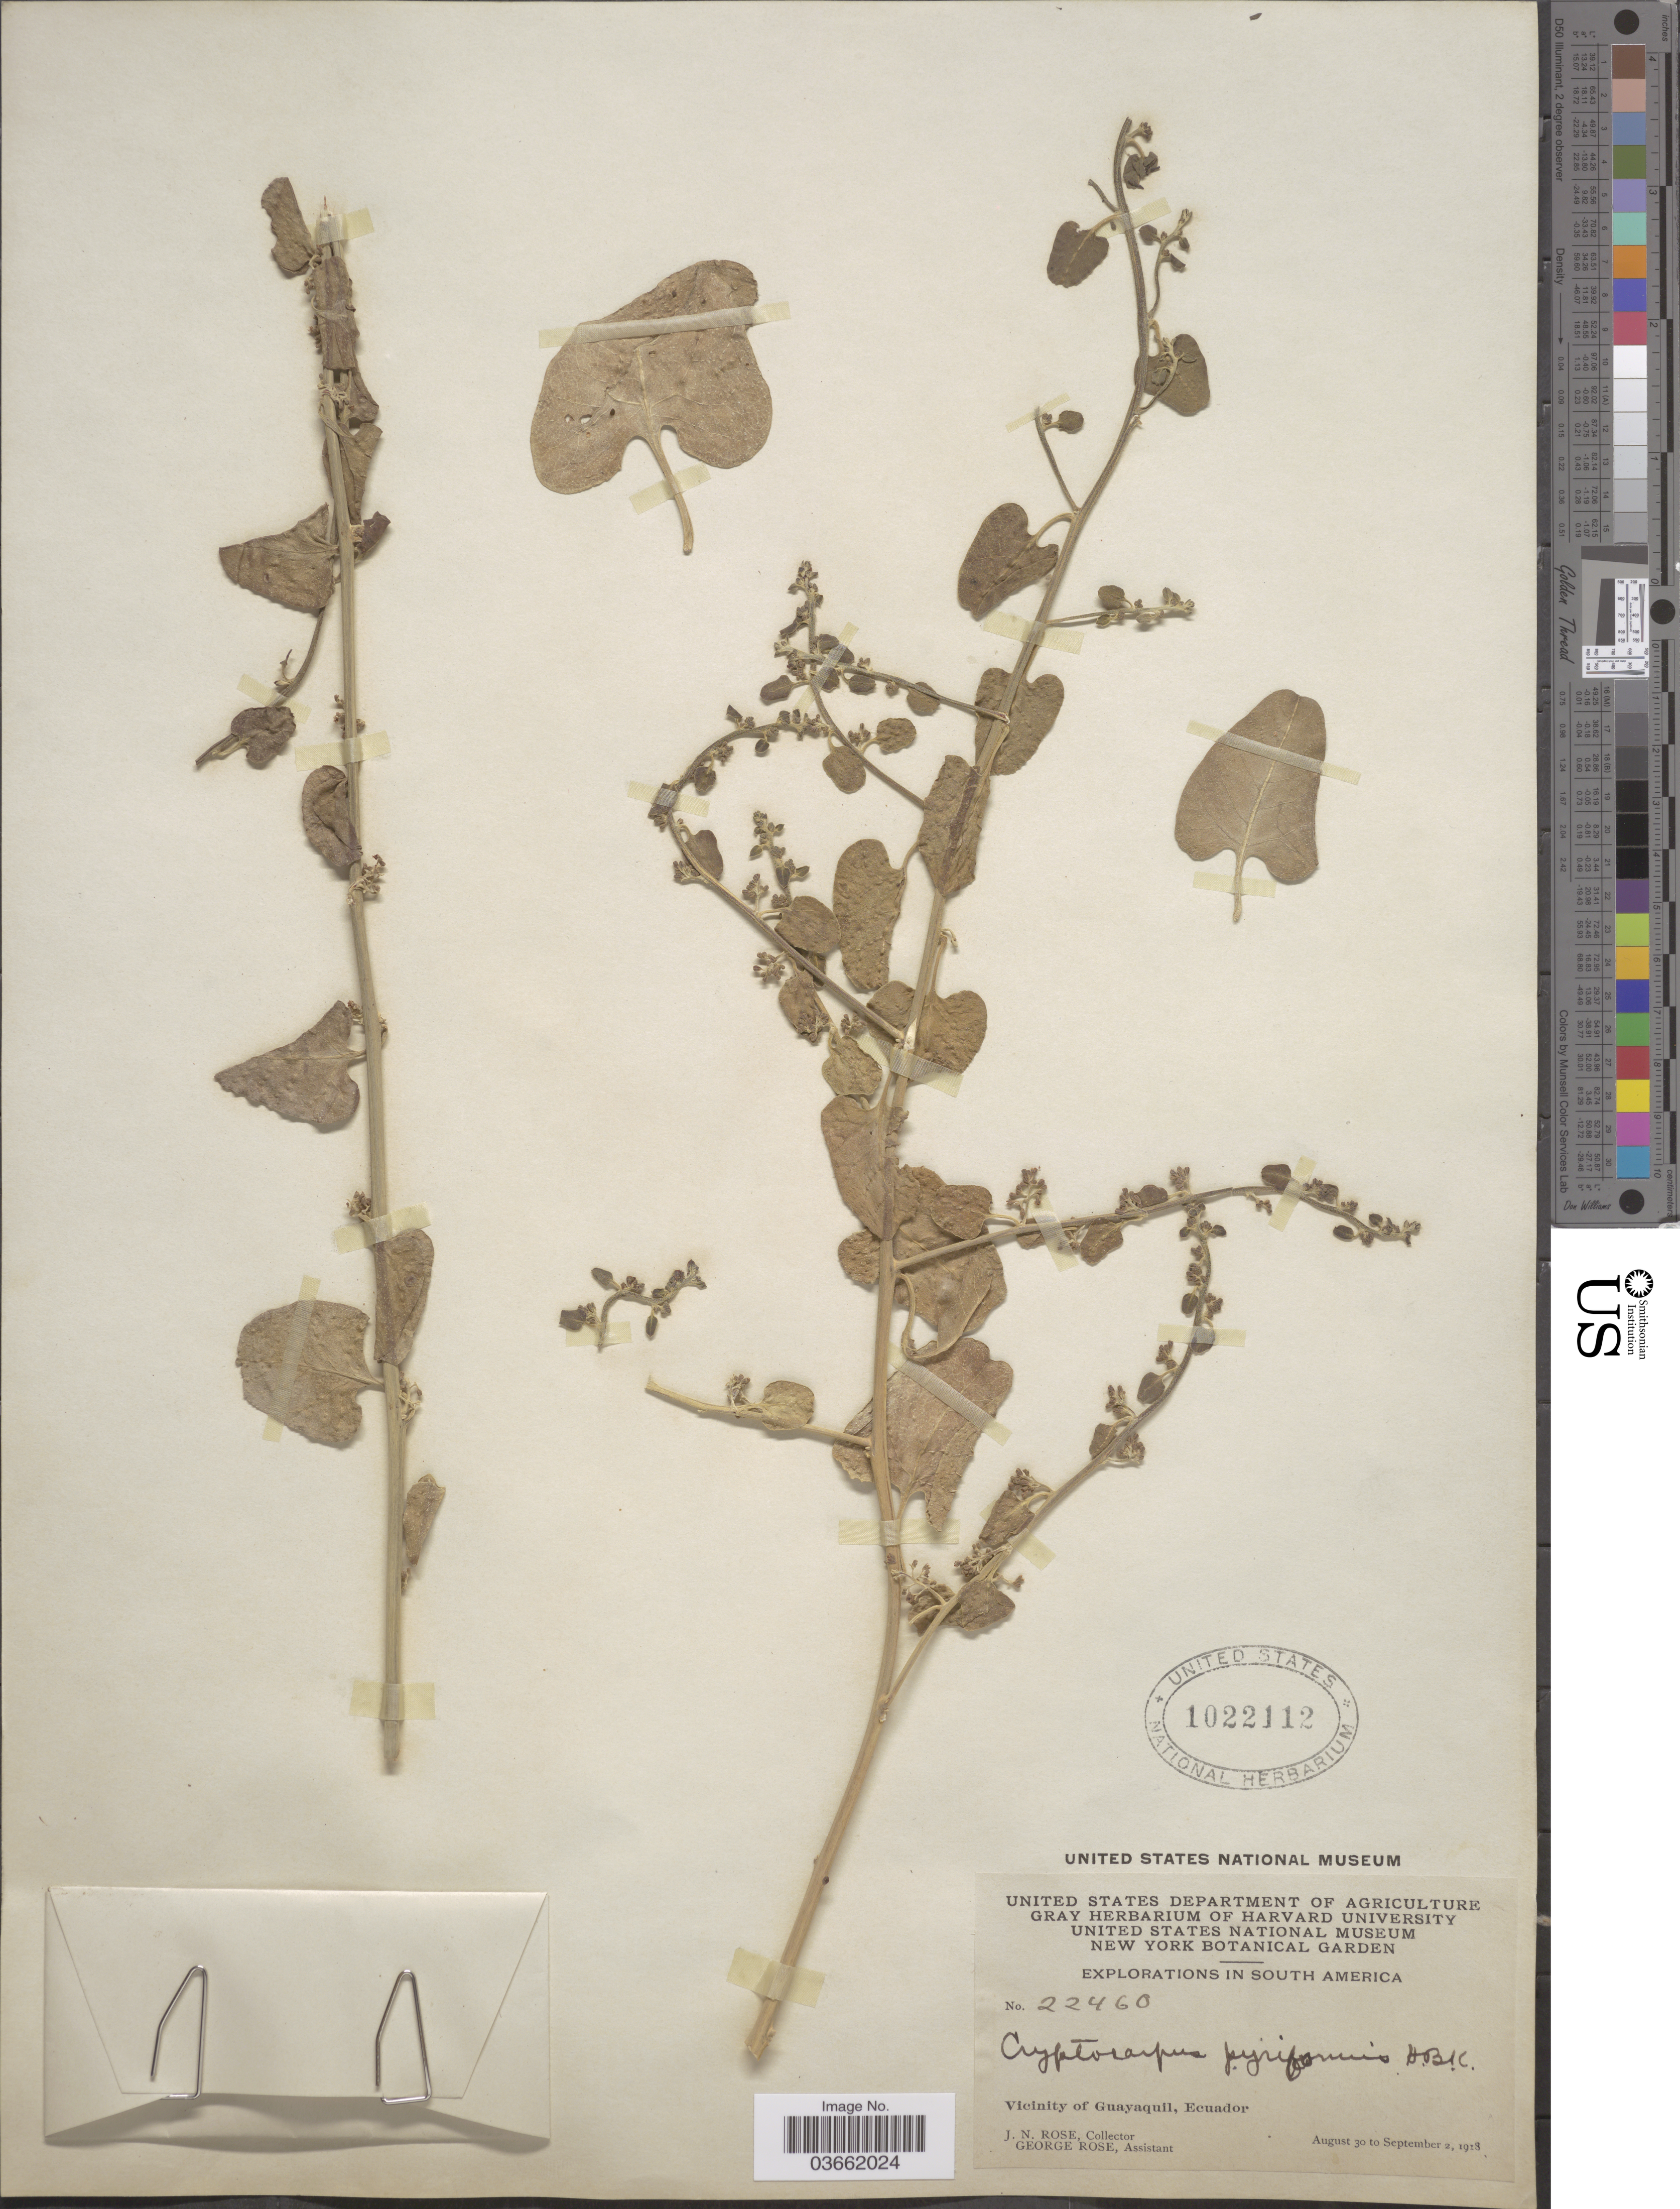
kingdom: Plantae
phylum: Tracheophyta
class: Magnoliopsida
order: Caryophyllales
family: Nyctaginaceae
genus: Cryptocarpus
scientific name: Cryptocarpus pyriformis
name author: Kunth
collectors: J. N. Rose & G. Rose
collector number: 22460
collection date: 1918-08-30/1918-09-02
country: Ecuador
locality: Vicinity of Guayaquil.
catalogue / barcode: US 1022112